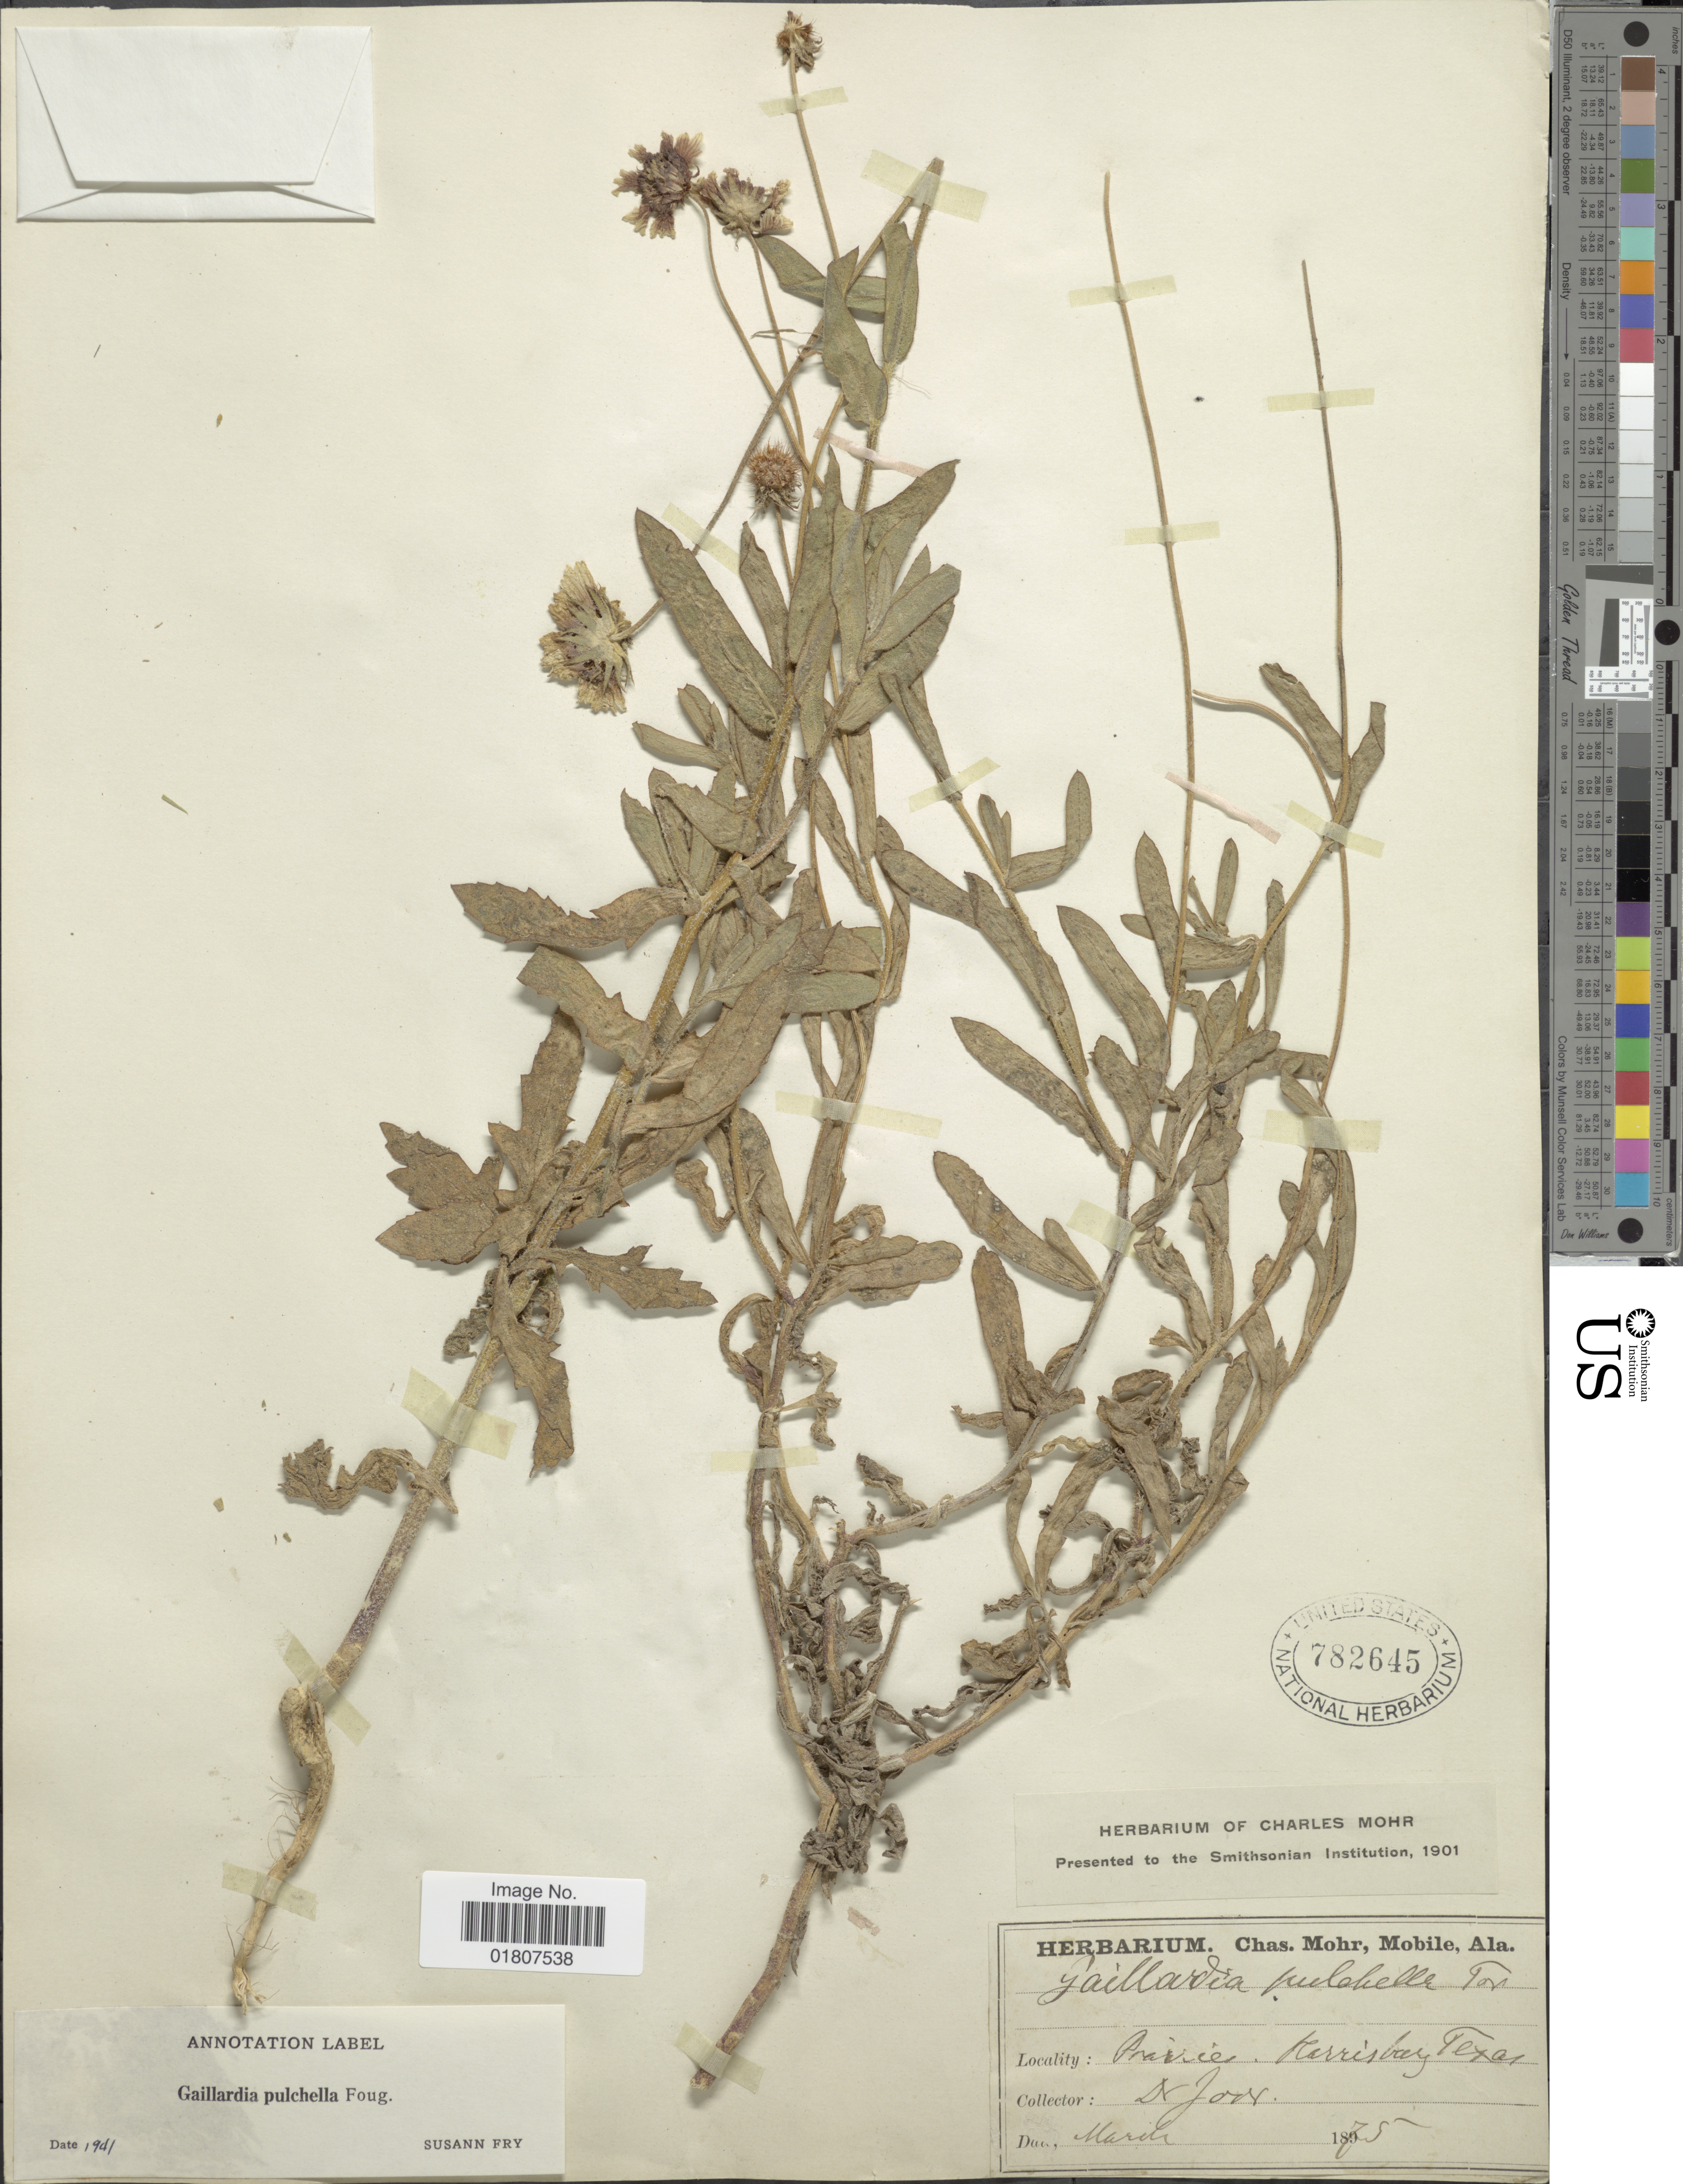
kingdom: Plantae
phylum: Tracheophyta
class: Magnoliopsida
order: Asterales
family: Asteraceae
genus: Gaillardia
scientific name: Gaillardia pulchella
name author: Foug.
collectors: -. Joor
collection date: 1875-03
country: United States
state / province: Texas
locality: Prairies, Harrisbury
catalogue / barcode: US 782645